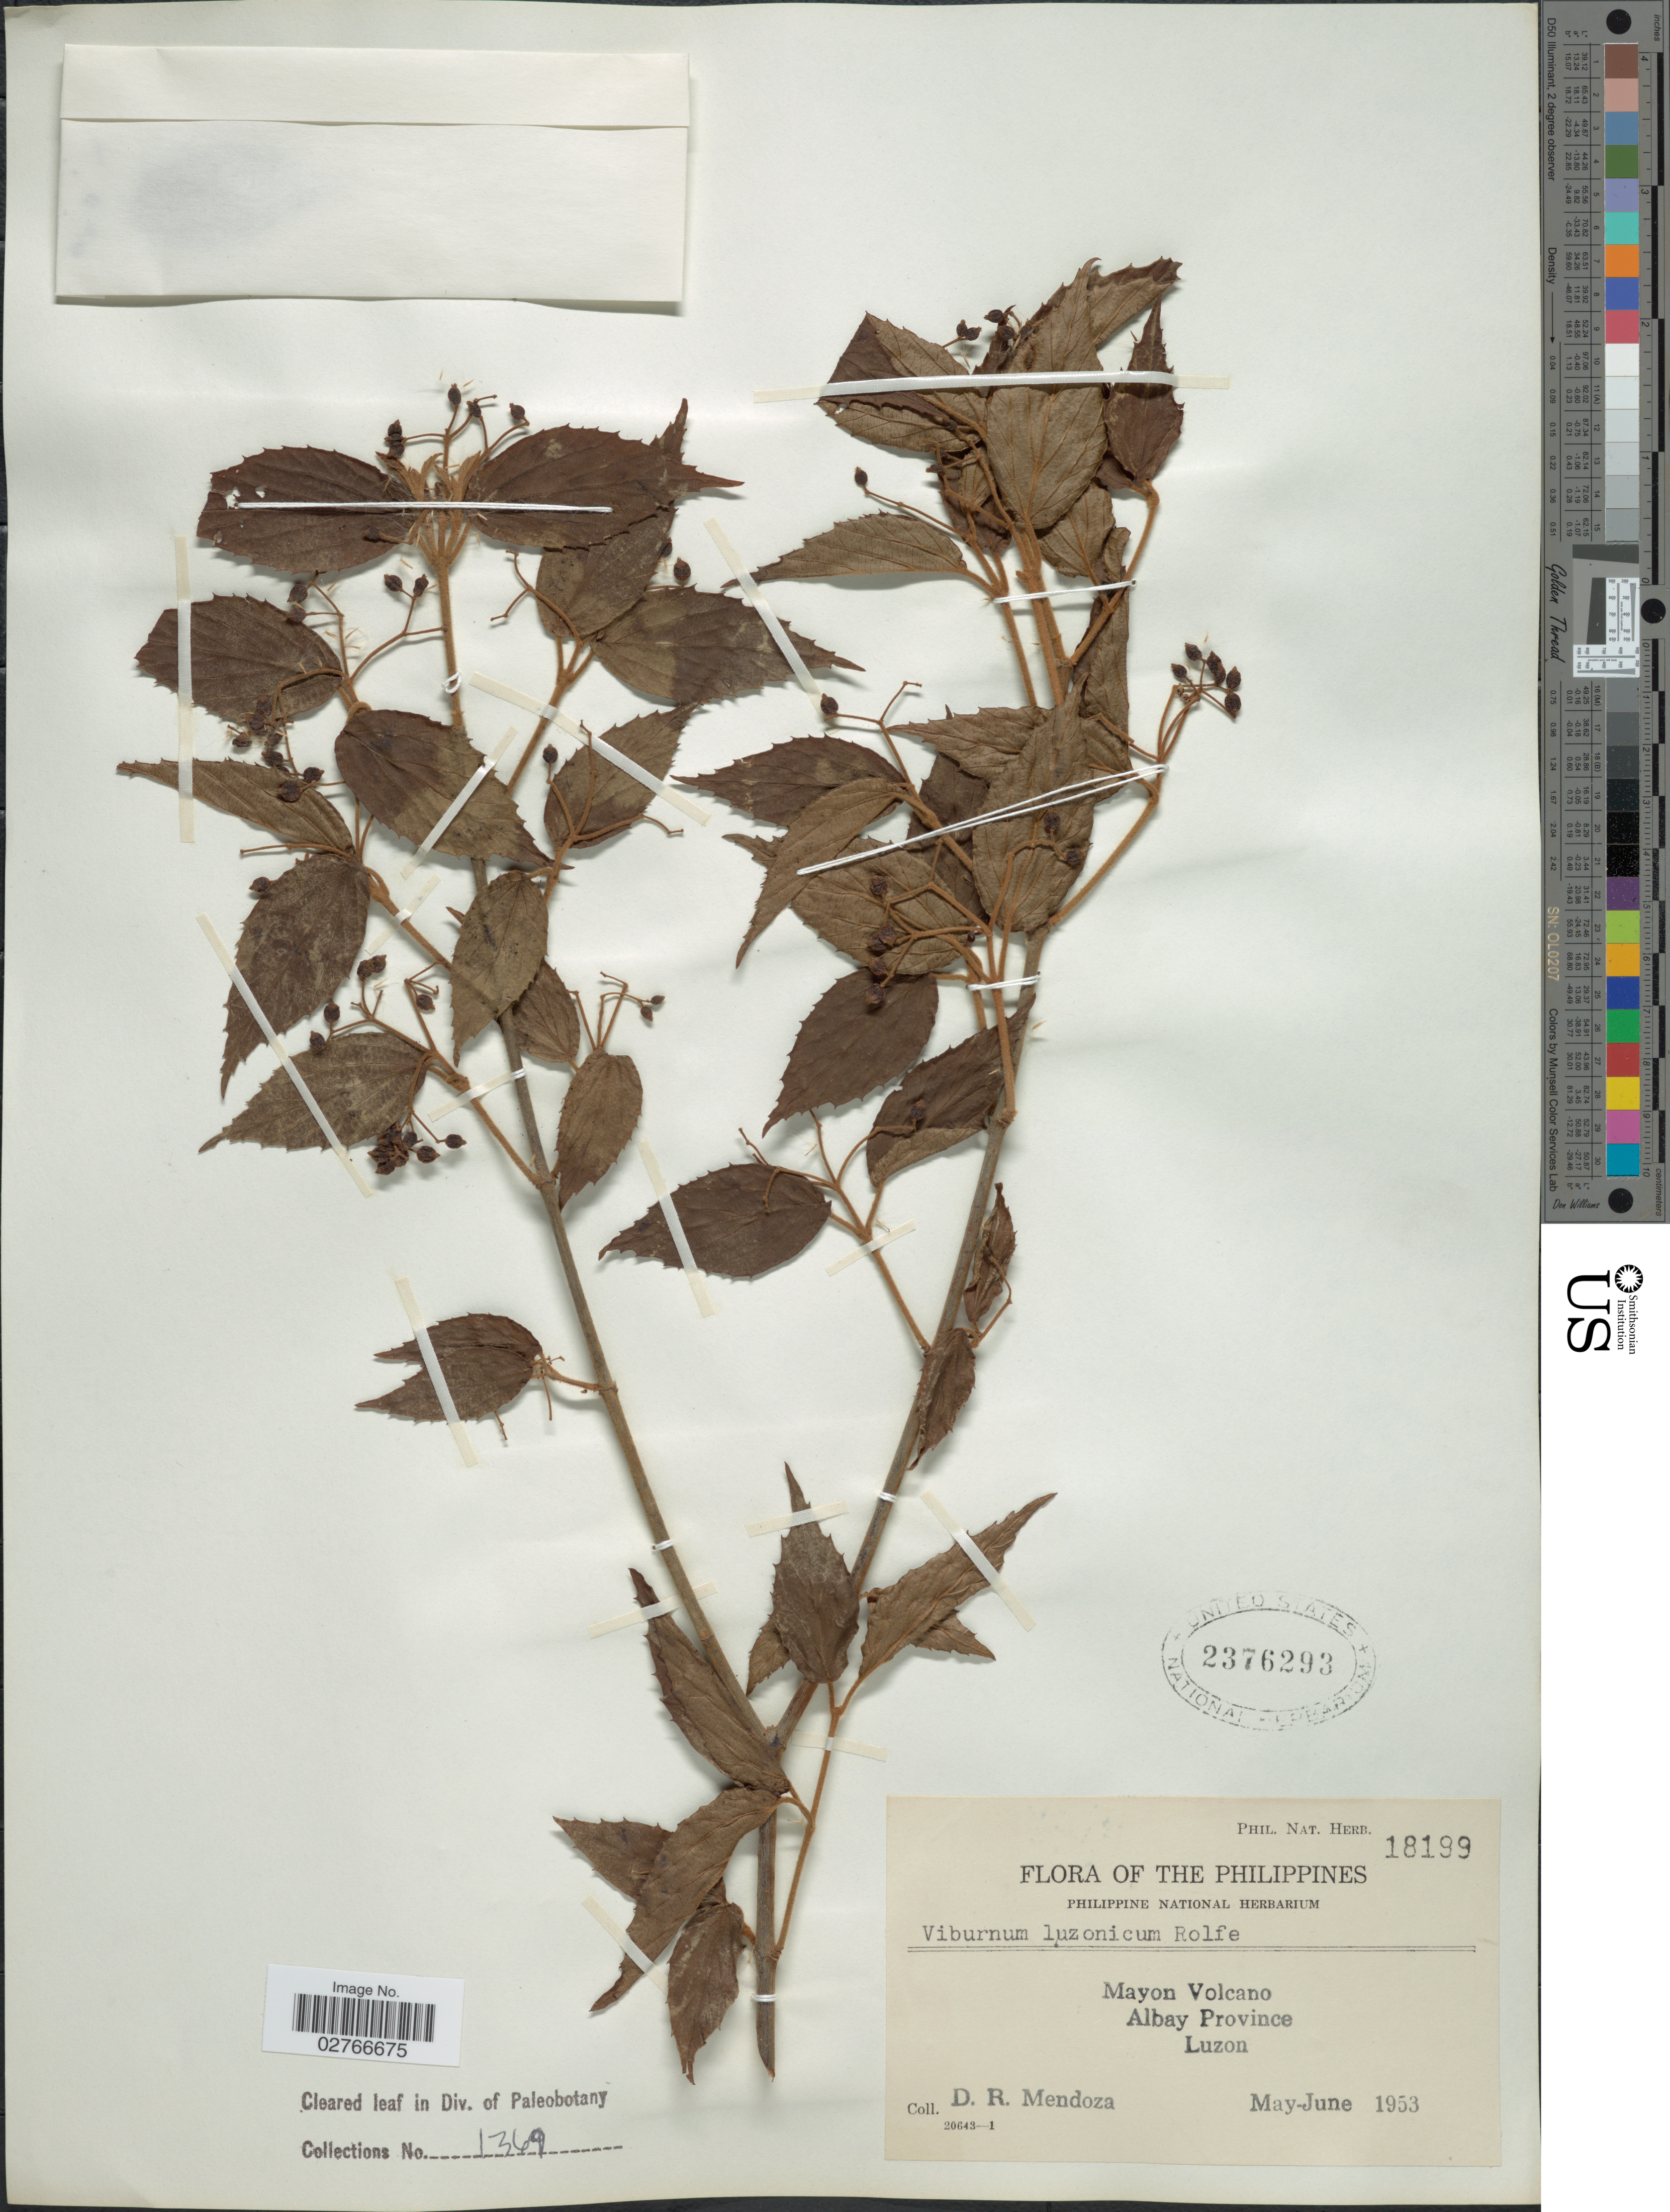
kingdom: Plantae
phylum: Tracheophyta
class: Magnoliopsida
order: Dipsacales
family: Viburnaceae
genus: Viburnum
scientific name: Viburnum luzonicum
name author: Rolfe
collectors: D. Mendoza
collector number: Phil. Nat. Herb. 18199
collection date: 1953-05/1953-06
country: Philippines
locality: Mayon Volcano. Albay Province. Luzon.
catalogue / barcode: US 2376293